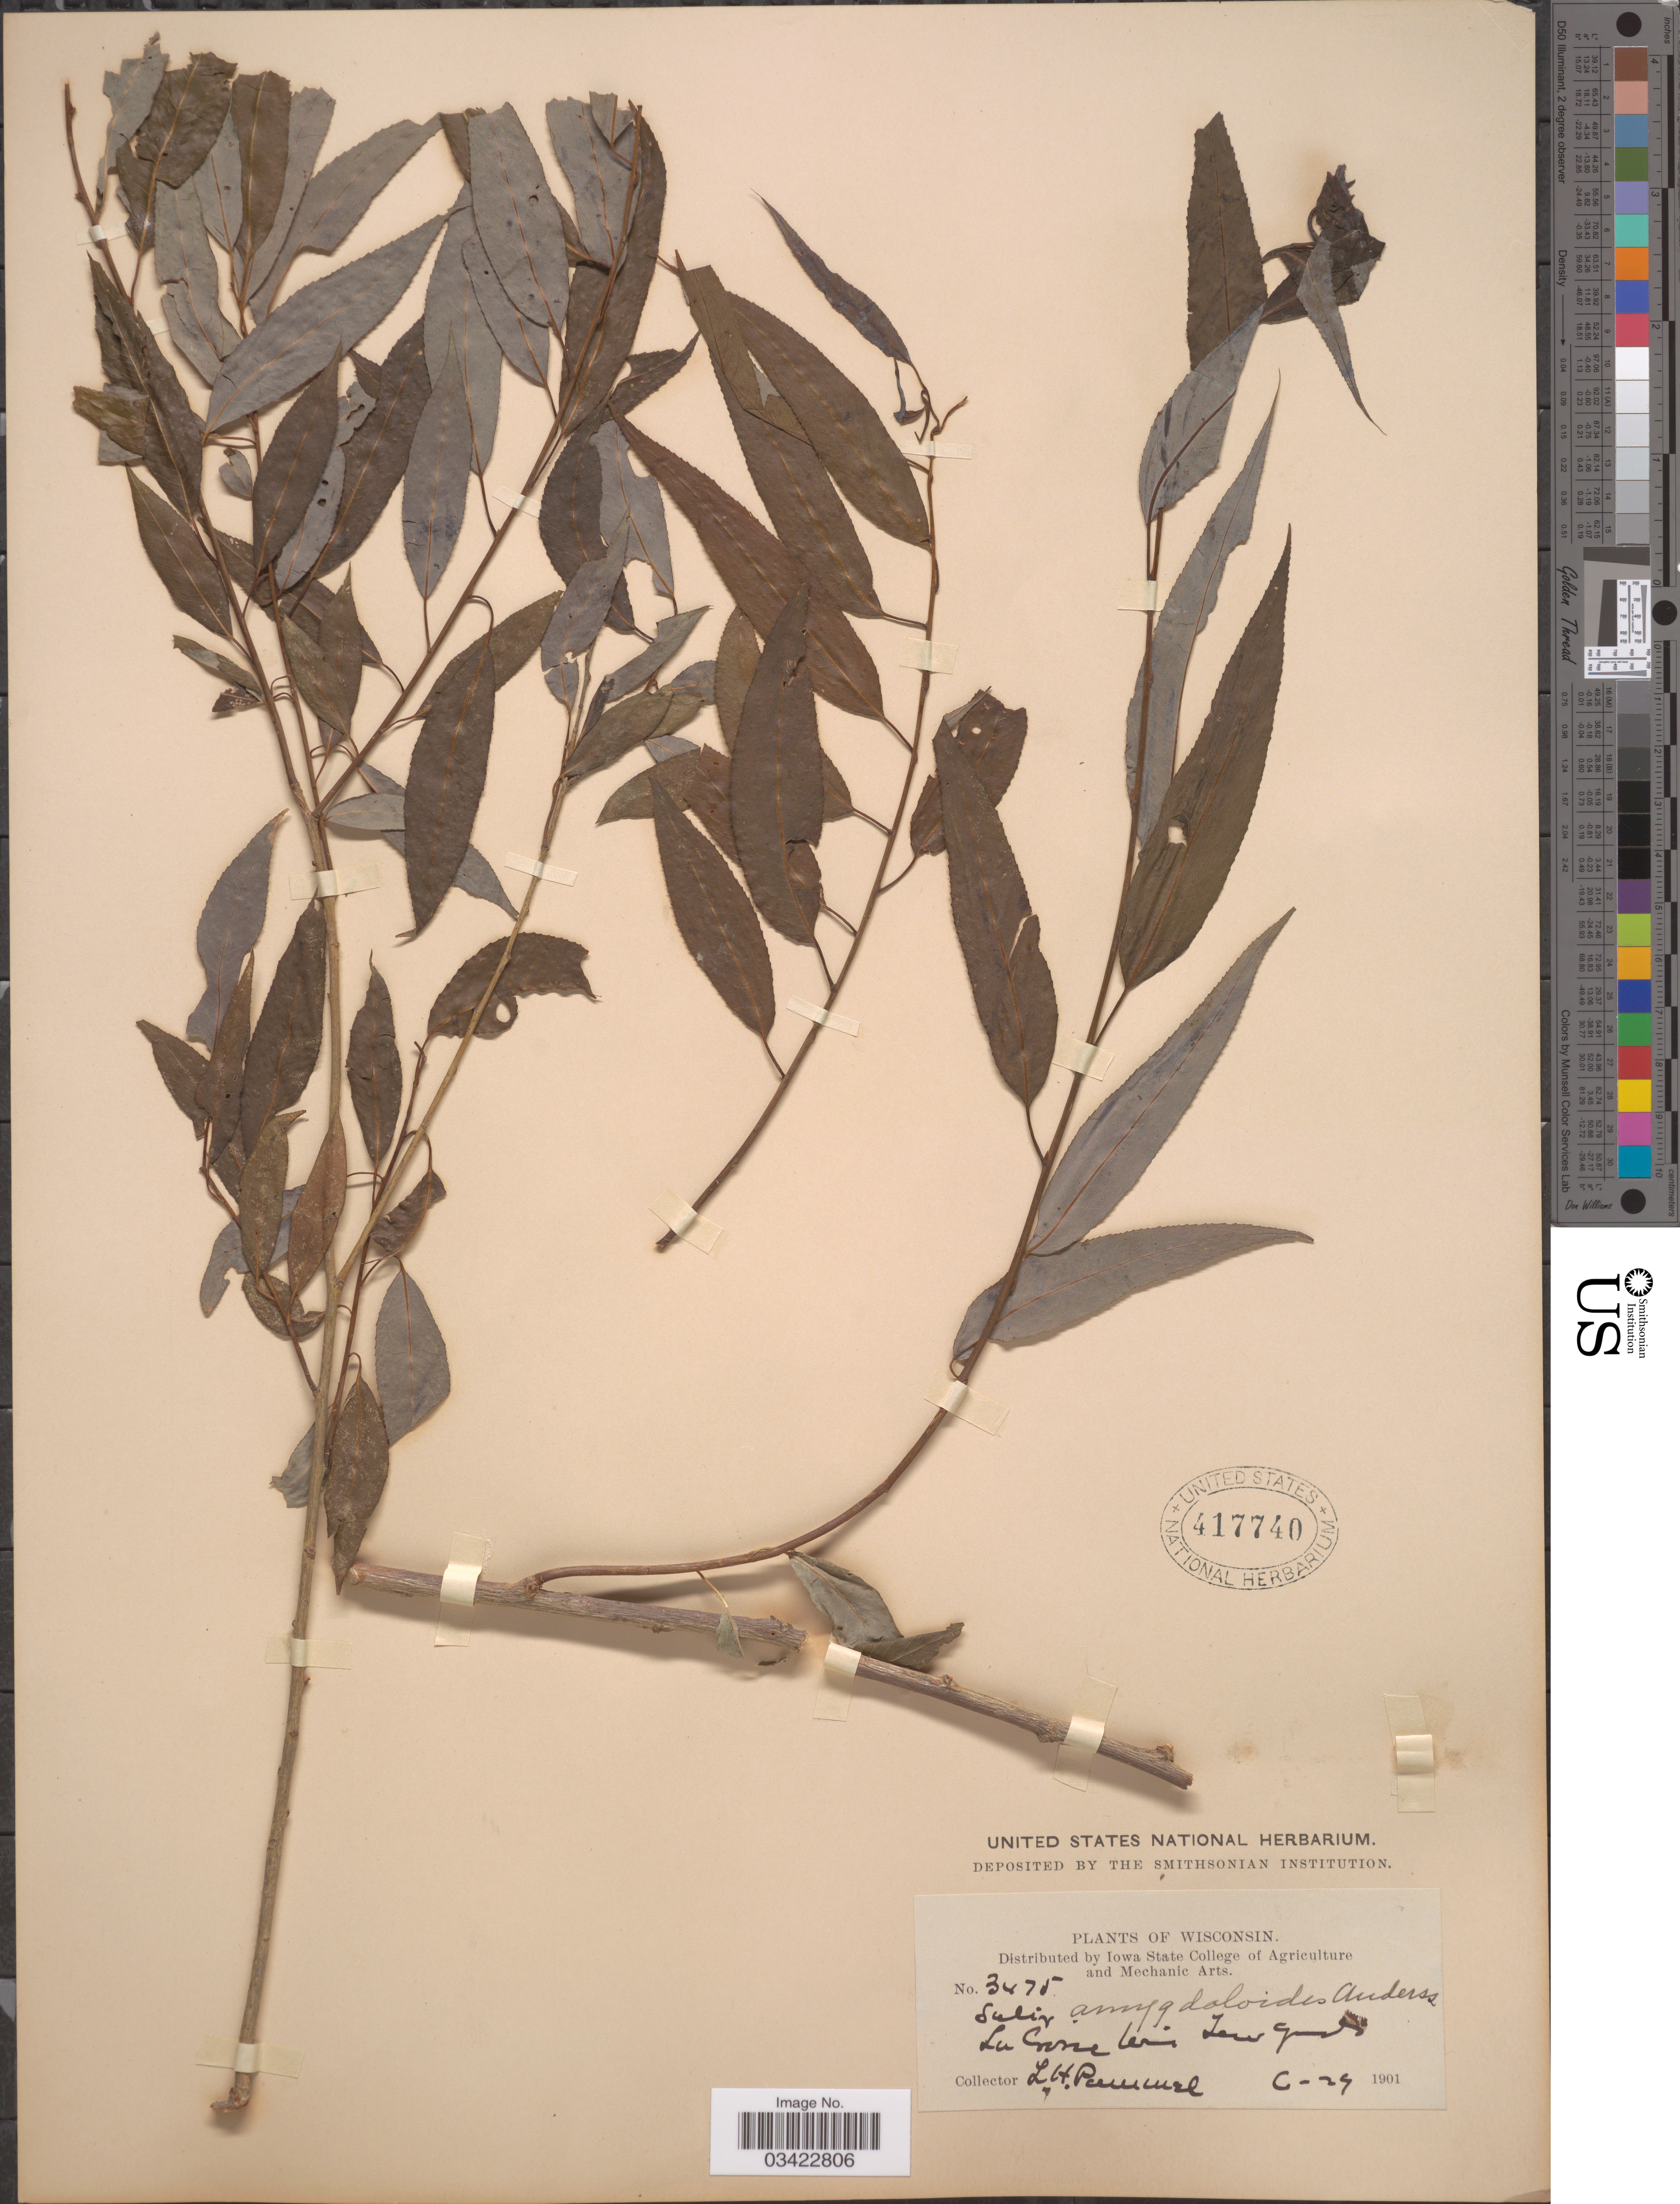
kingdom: Plantae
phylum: Tracheophyta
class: Magnoliopsida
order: Malpighiales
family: Salicaceae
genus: Salix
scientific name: Salix amygdaloides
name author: Andersson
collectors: L. Pammel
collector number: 3475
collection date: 1901-06-29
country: United States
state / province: Wisconsin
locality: La Crosse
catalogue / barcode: US 417740